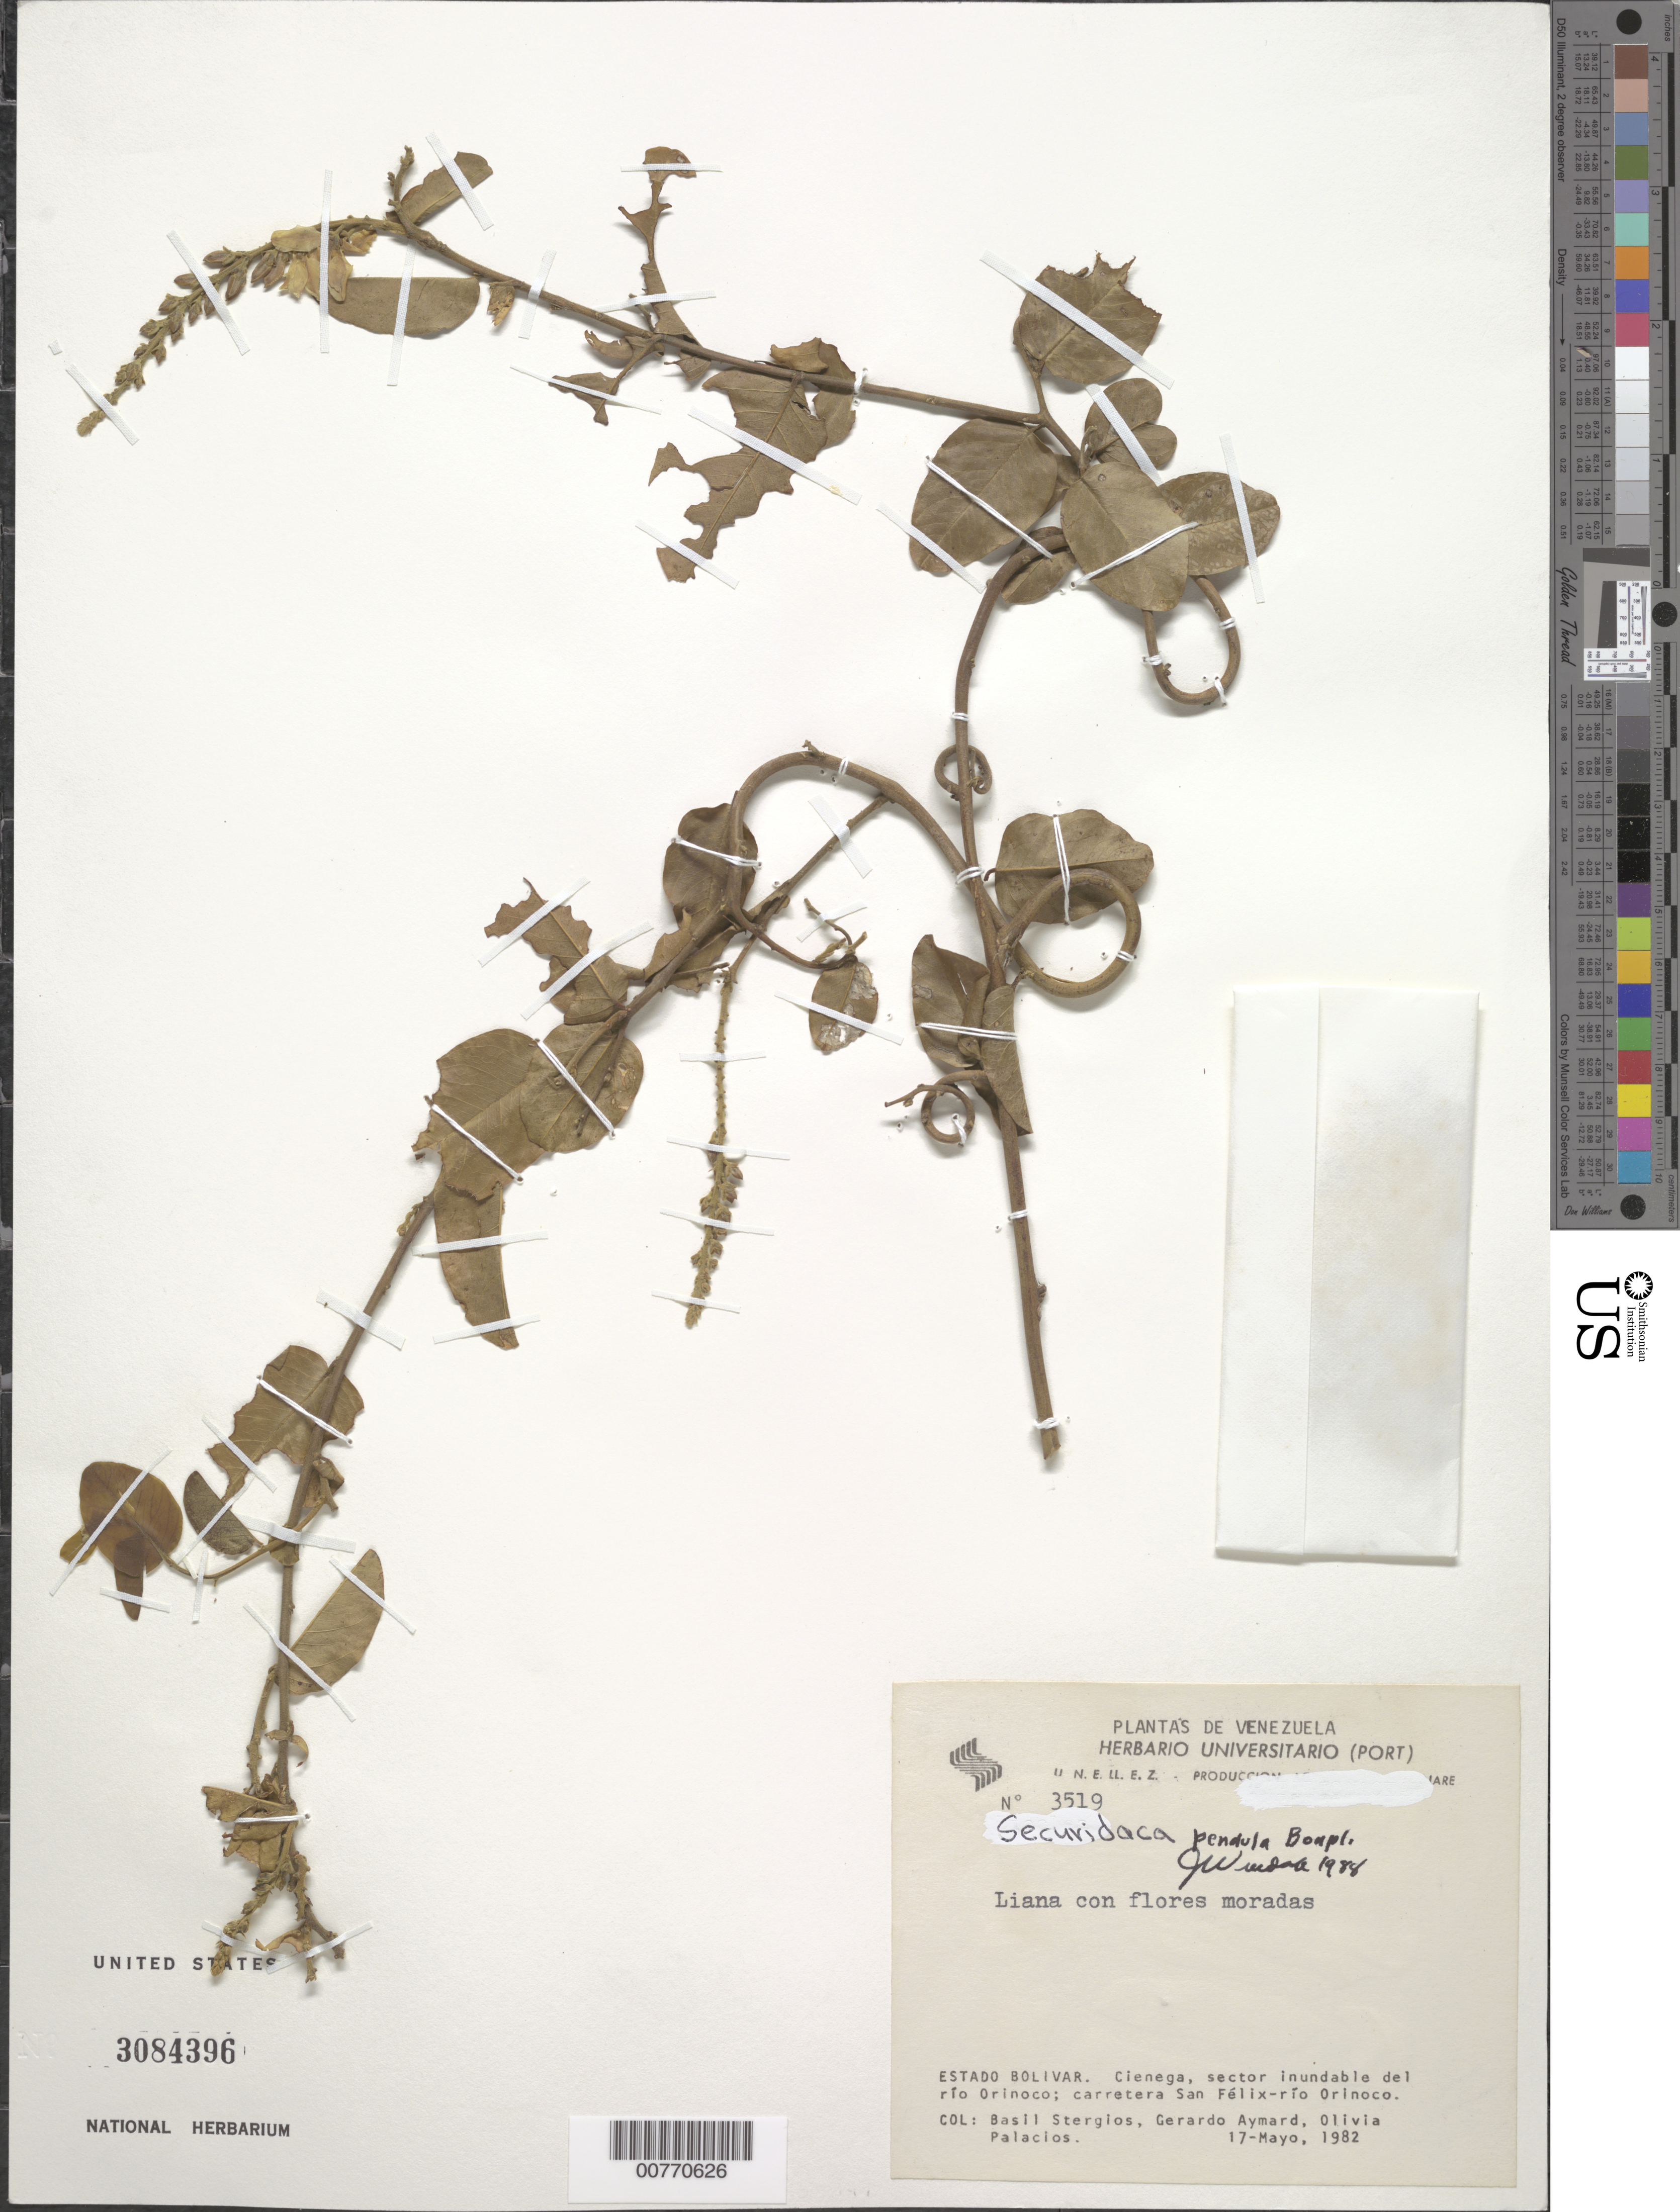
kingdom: Plantae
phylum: Tracheophyta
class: Magnoliopsida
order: Fabales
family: Polygalaceae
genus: Securidaca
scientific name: Securidaca pendula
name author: Bonpl.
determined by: Wurdack, John J., (US), US (UNITED STATES)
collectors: B. G. Stergios, G. A. Aymard & O. Palacios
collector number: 3519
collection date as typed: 17-May-82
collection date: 1982-05-17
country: Venezuela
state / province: Bolívar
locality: Cienega, Río Orinoco, road from San Felix to Río Orinoco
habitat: Inundated area along river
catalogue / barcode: US 3084396